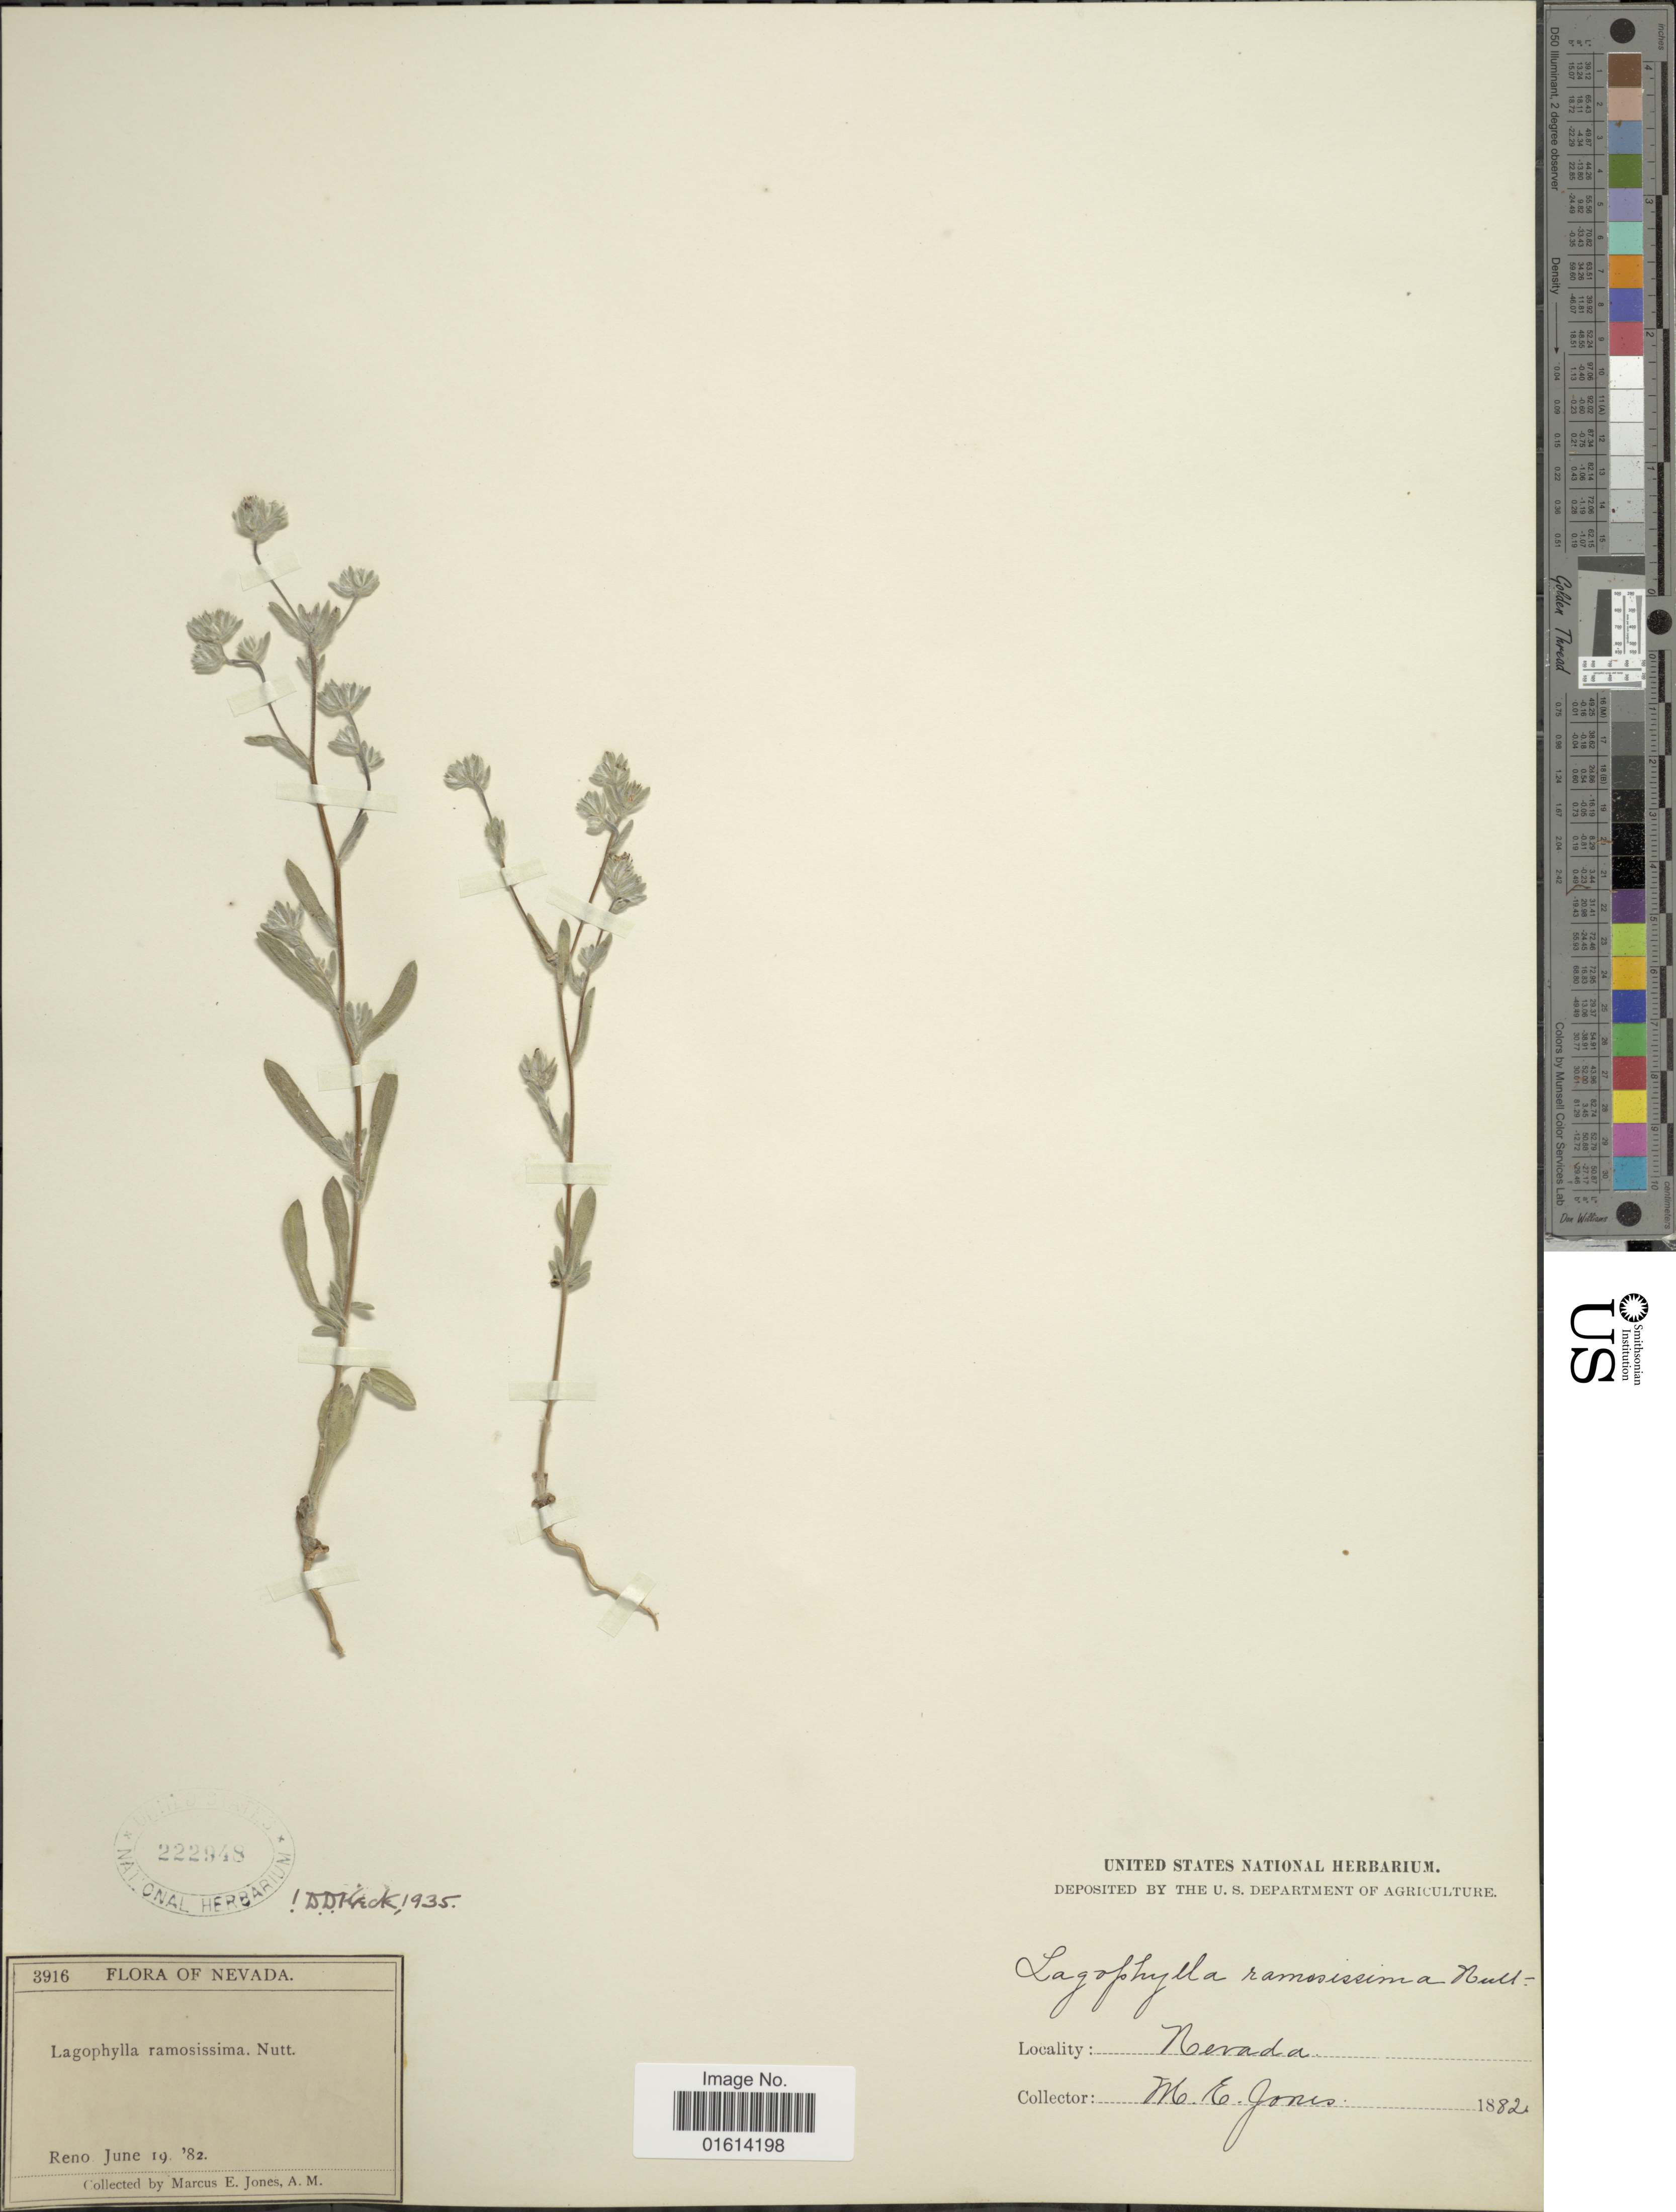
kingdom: Plantae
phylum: Tracheophyta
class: Magnoliopsida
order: Asterales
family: Asteraceae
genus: Lagophylla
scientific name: Lagophylla ramosissima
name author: Nutt.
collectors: M. E. Jones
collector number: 3916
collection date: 1882-06-19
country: United States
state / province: Nevada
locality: Reno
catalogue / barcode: US 222948